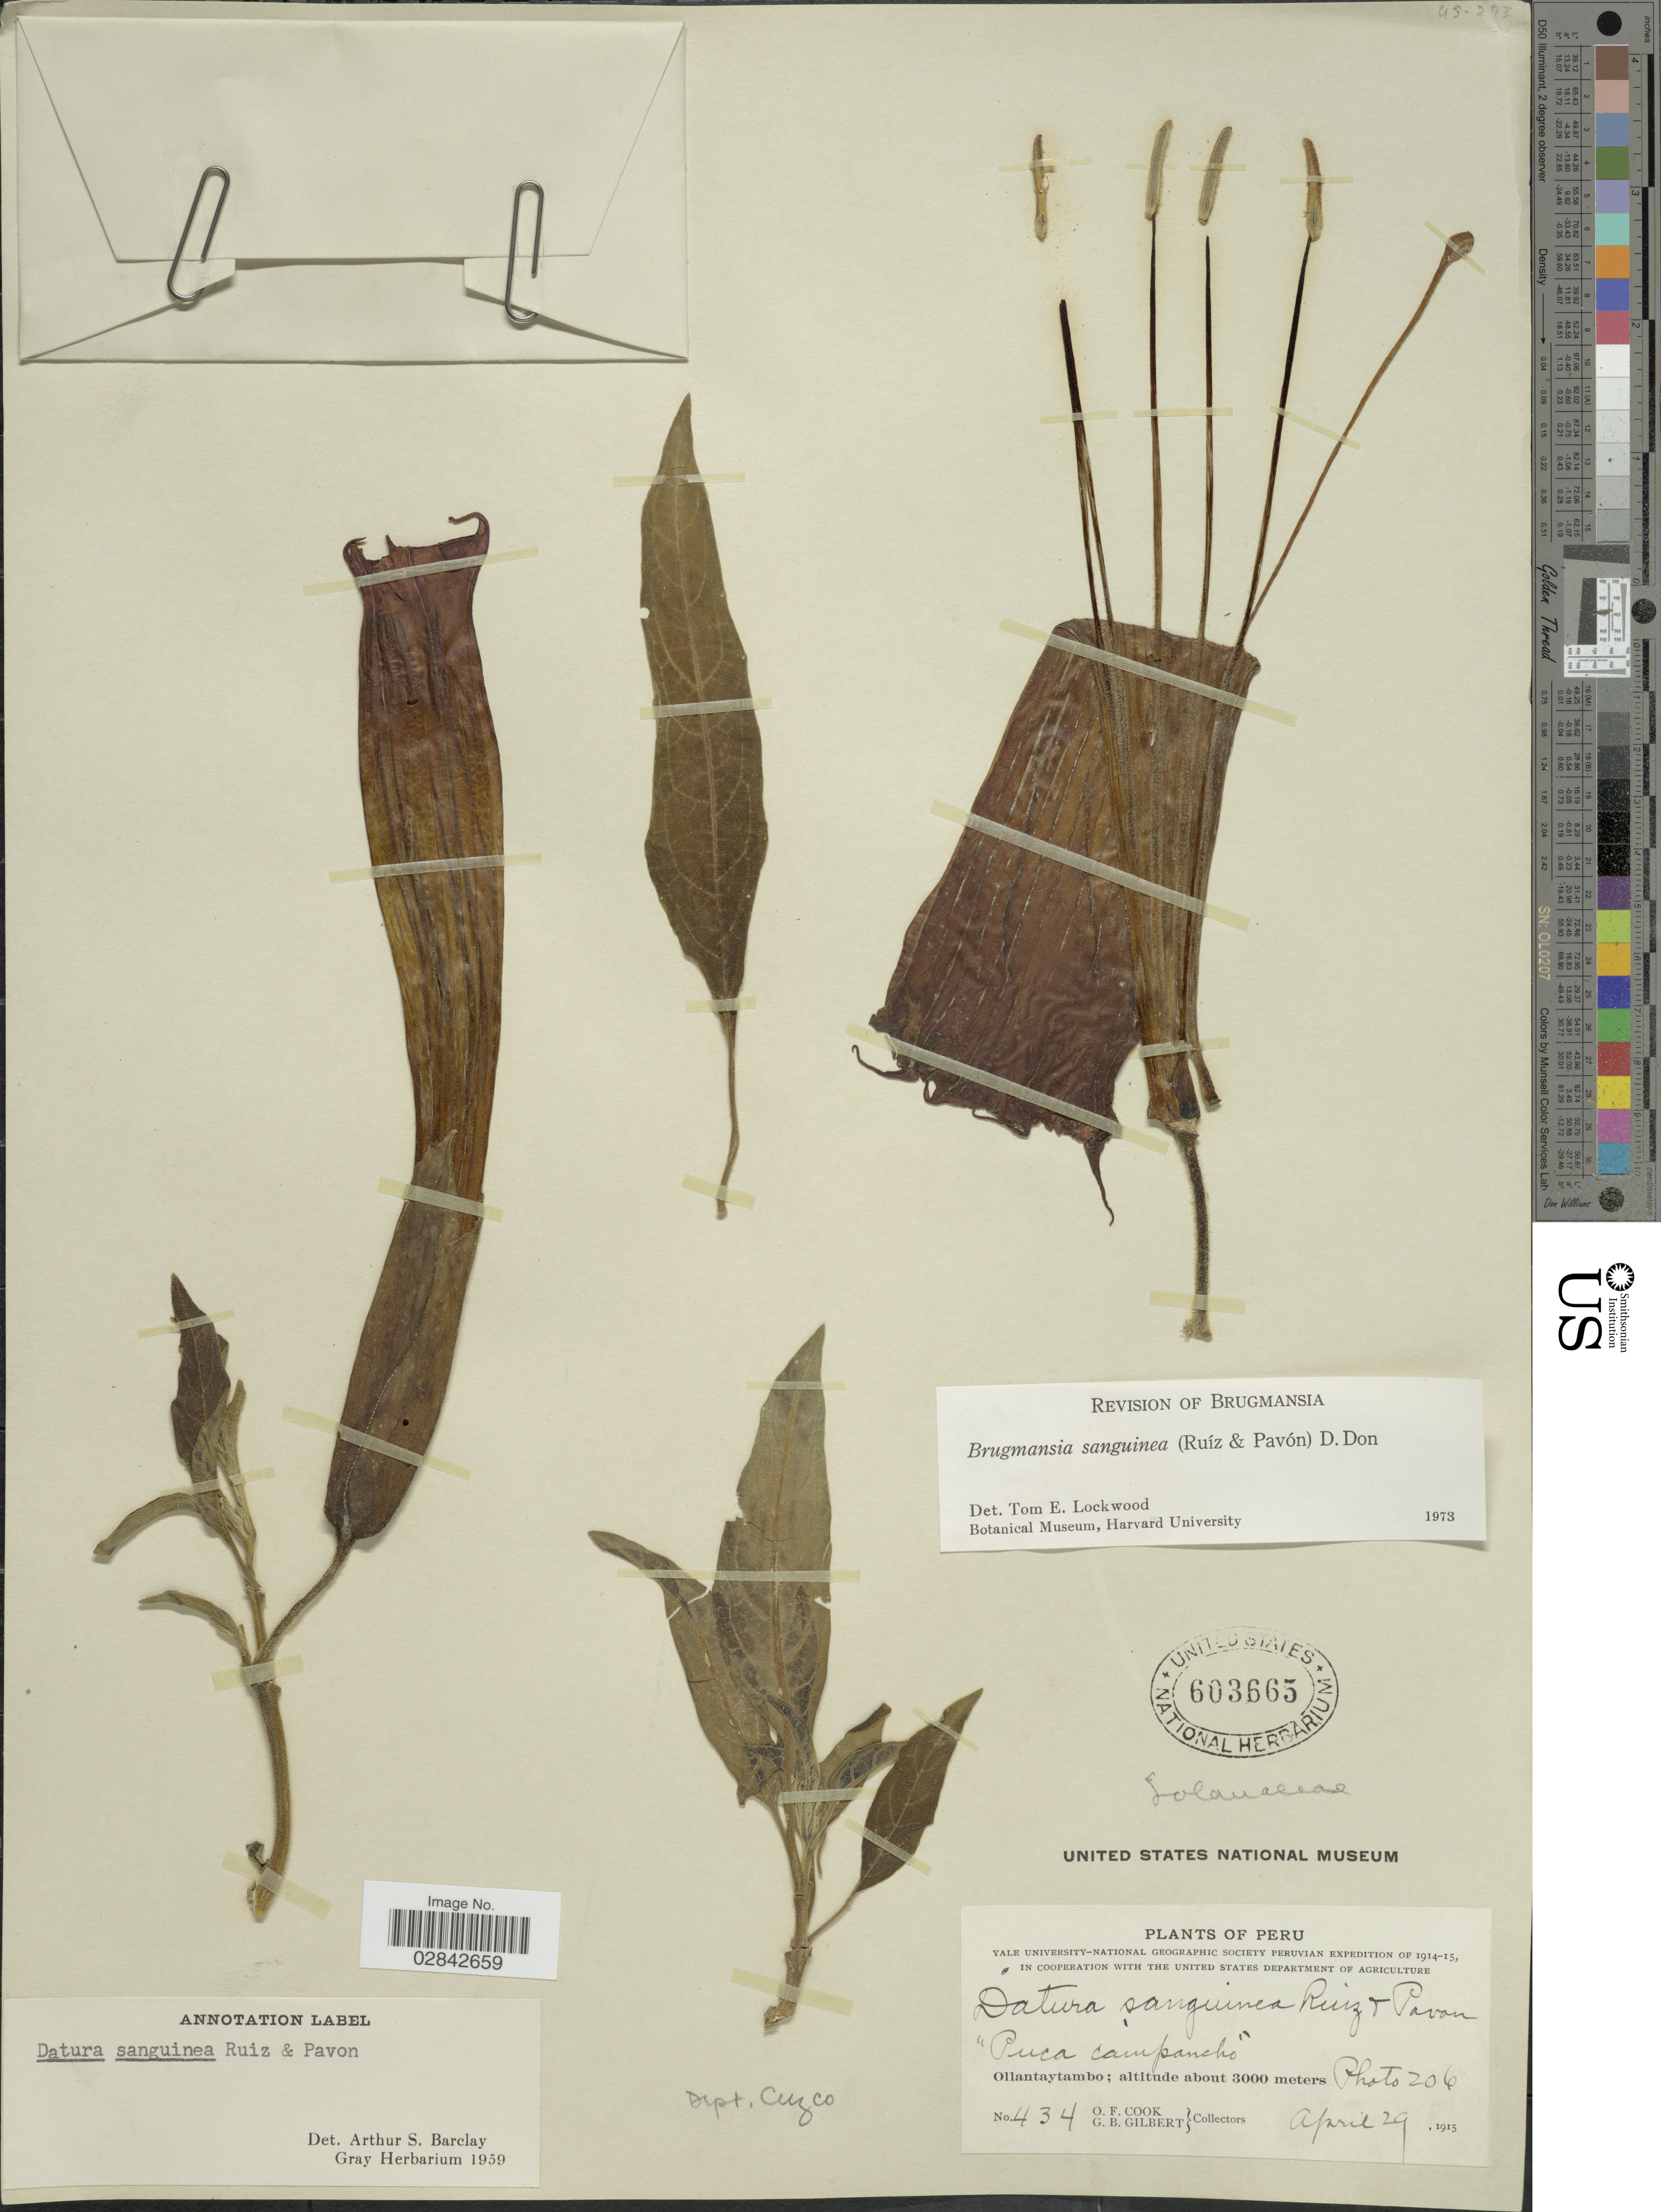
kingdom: Plantae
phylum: Tracheophyta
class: Magnoliopsida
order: Solanales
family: Solanaceae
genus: Brugmansia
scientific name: Brugmansia sanguinea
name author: (Ruiz & Pav.) D. Don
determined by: Lockwood, T. E.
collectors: O. F. Cook & G. B. Gilbert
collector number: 434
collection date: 1915-04-29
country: Peru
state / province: Cusco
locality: Ollantaytambo. dept. Cuzco.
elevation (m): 3000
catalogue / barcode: US 603665